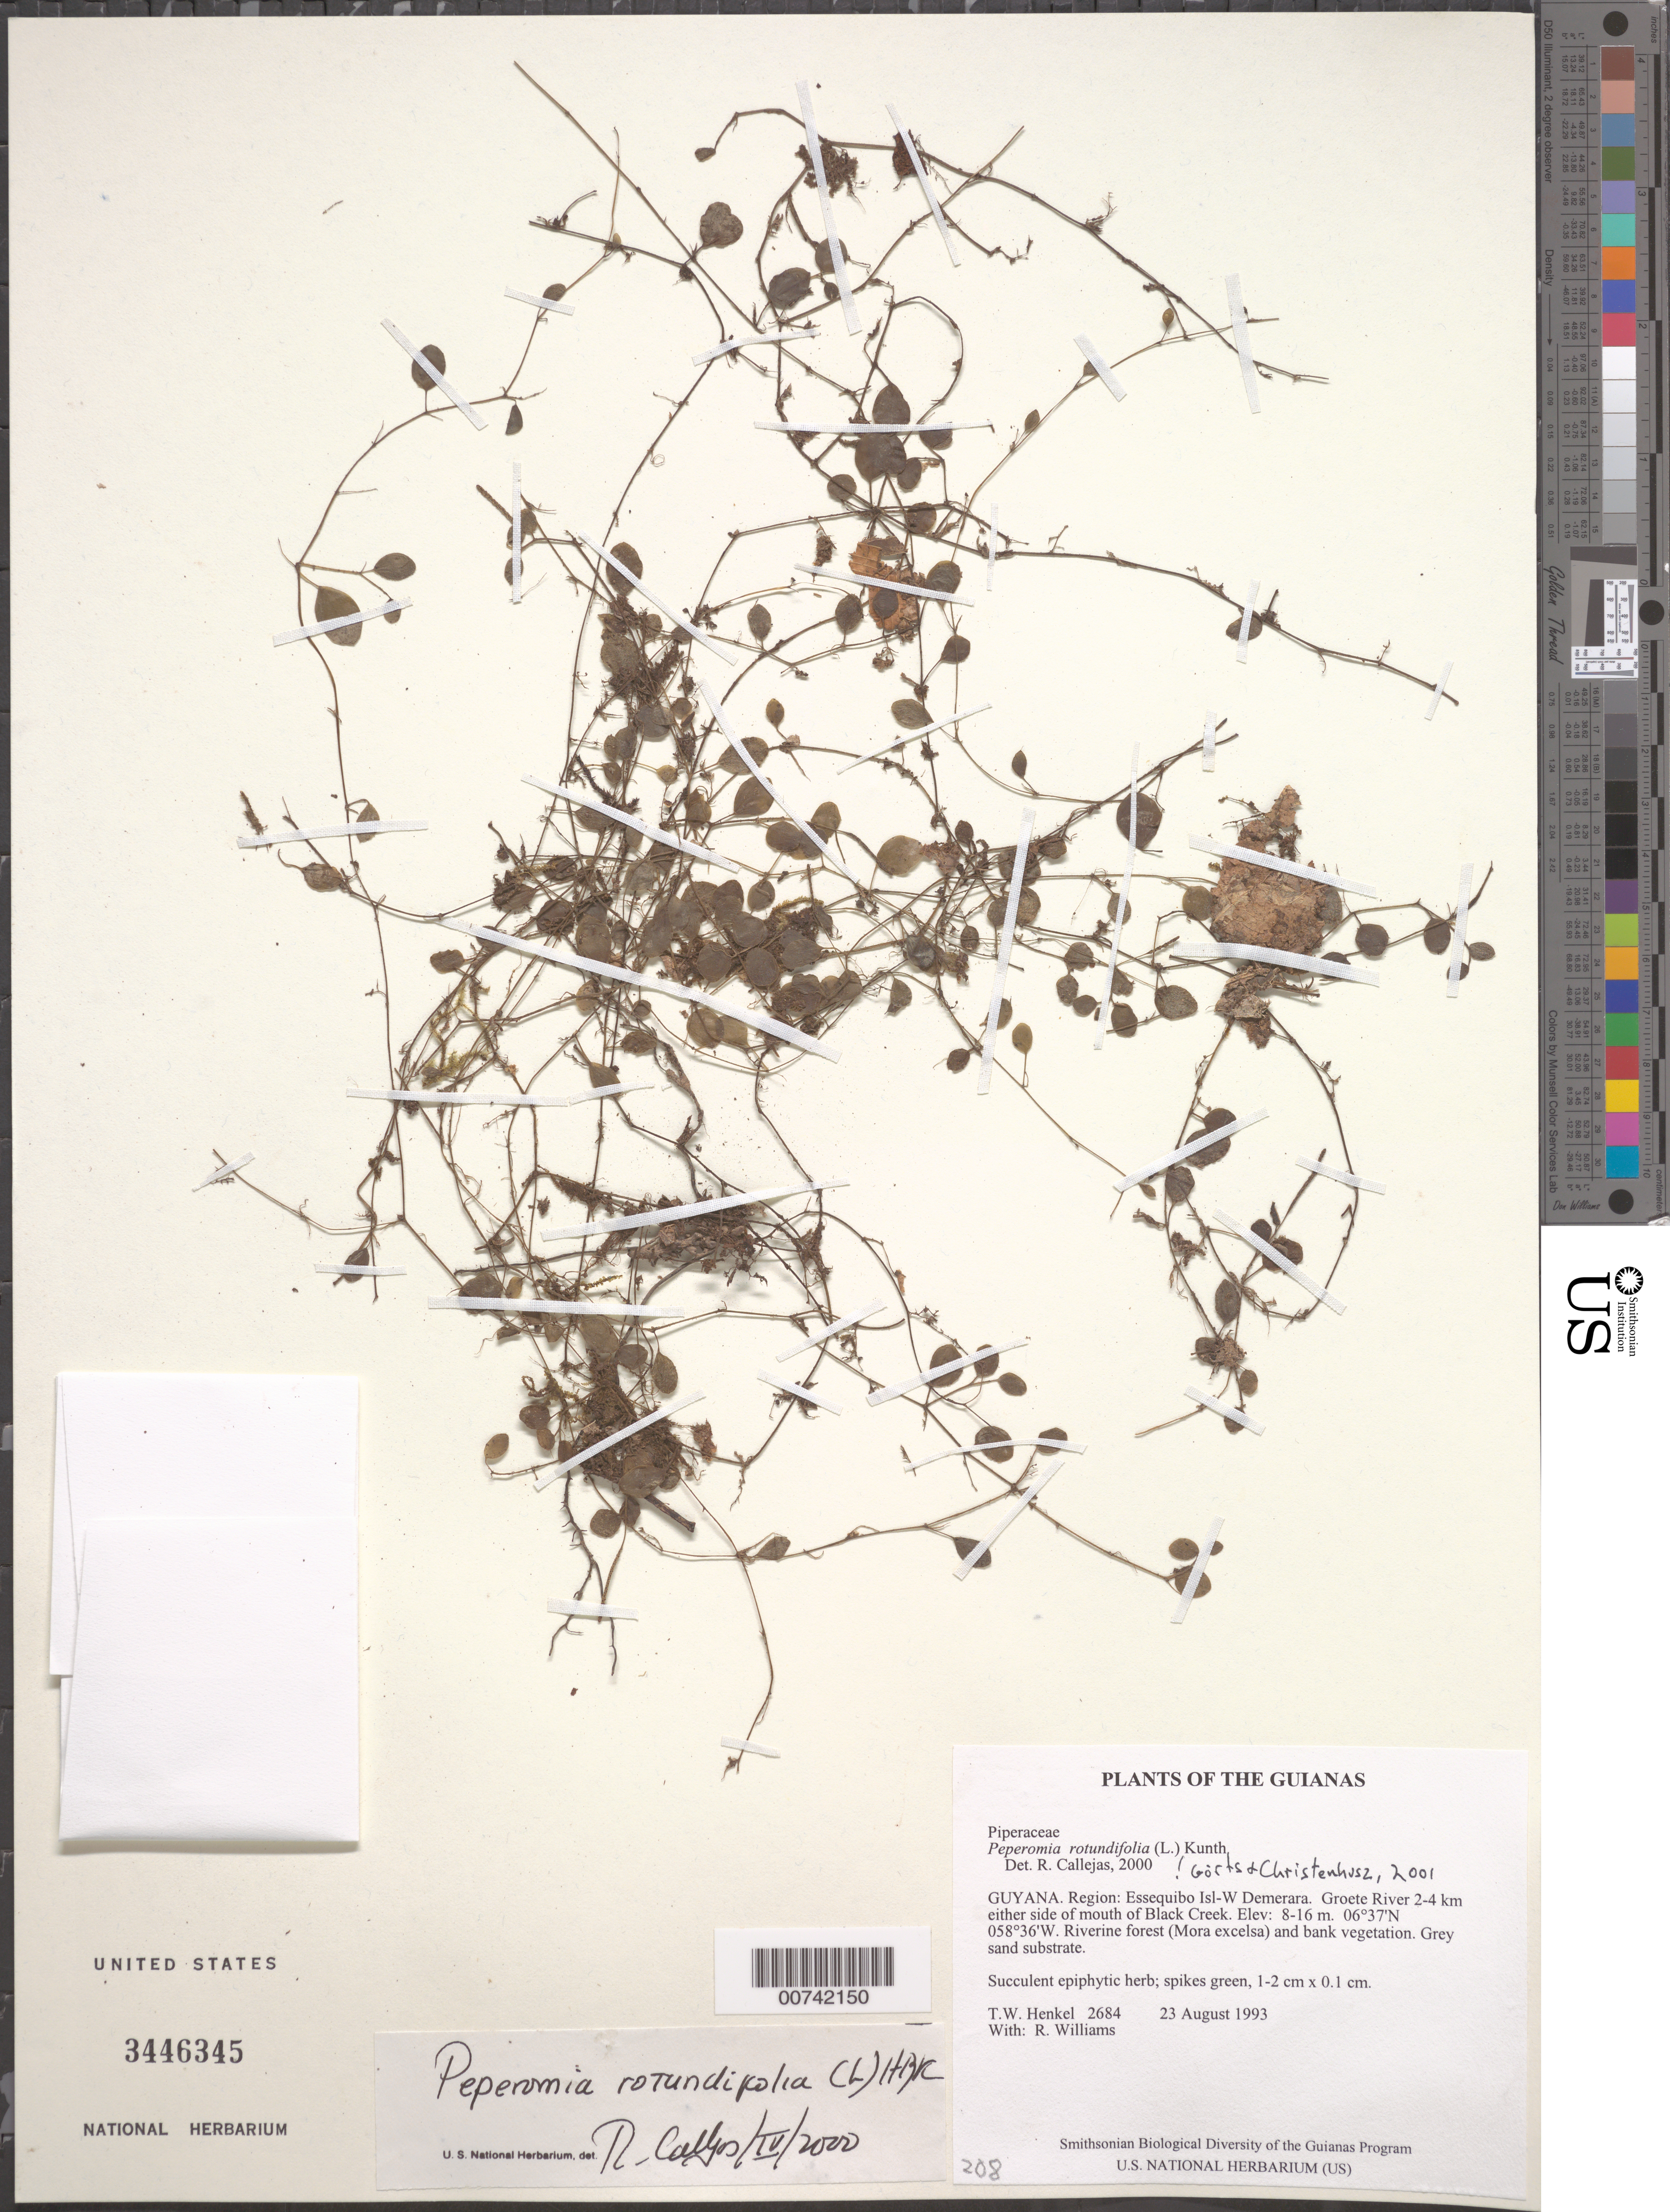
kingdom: Plantae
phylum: Tracheophyta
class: Magnoliopsida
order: Piperales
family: Piperaceae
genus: Peperomia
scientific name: Peperomia rotundifolia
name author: (L.) Kunth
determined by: Görts-van Rijn, A. R.; Christenhusz, M. J.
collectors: T. Henkel & R. Williams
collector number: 2684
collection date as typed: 23 August 1993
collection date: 1993-08-23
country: Guyana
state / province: Essequibo Isl-W. Demerara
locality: Groete River 2-4 km either side of mouth of Black Creek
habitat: Riverine forest (Mora excelsa) and bank vegetation. Grey sand substrate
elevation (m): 8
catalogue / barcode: US 3446345